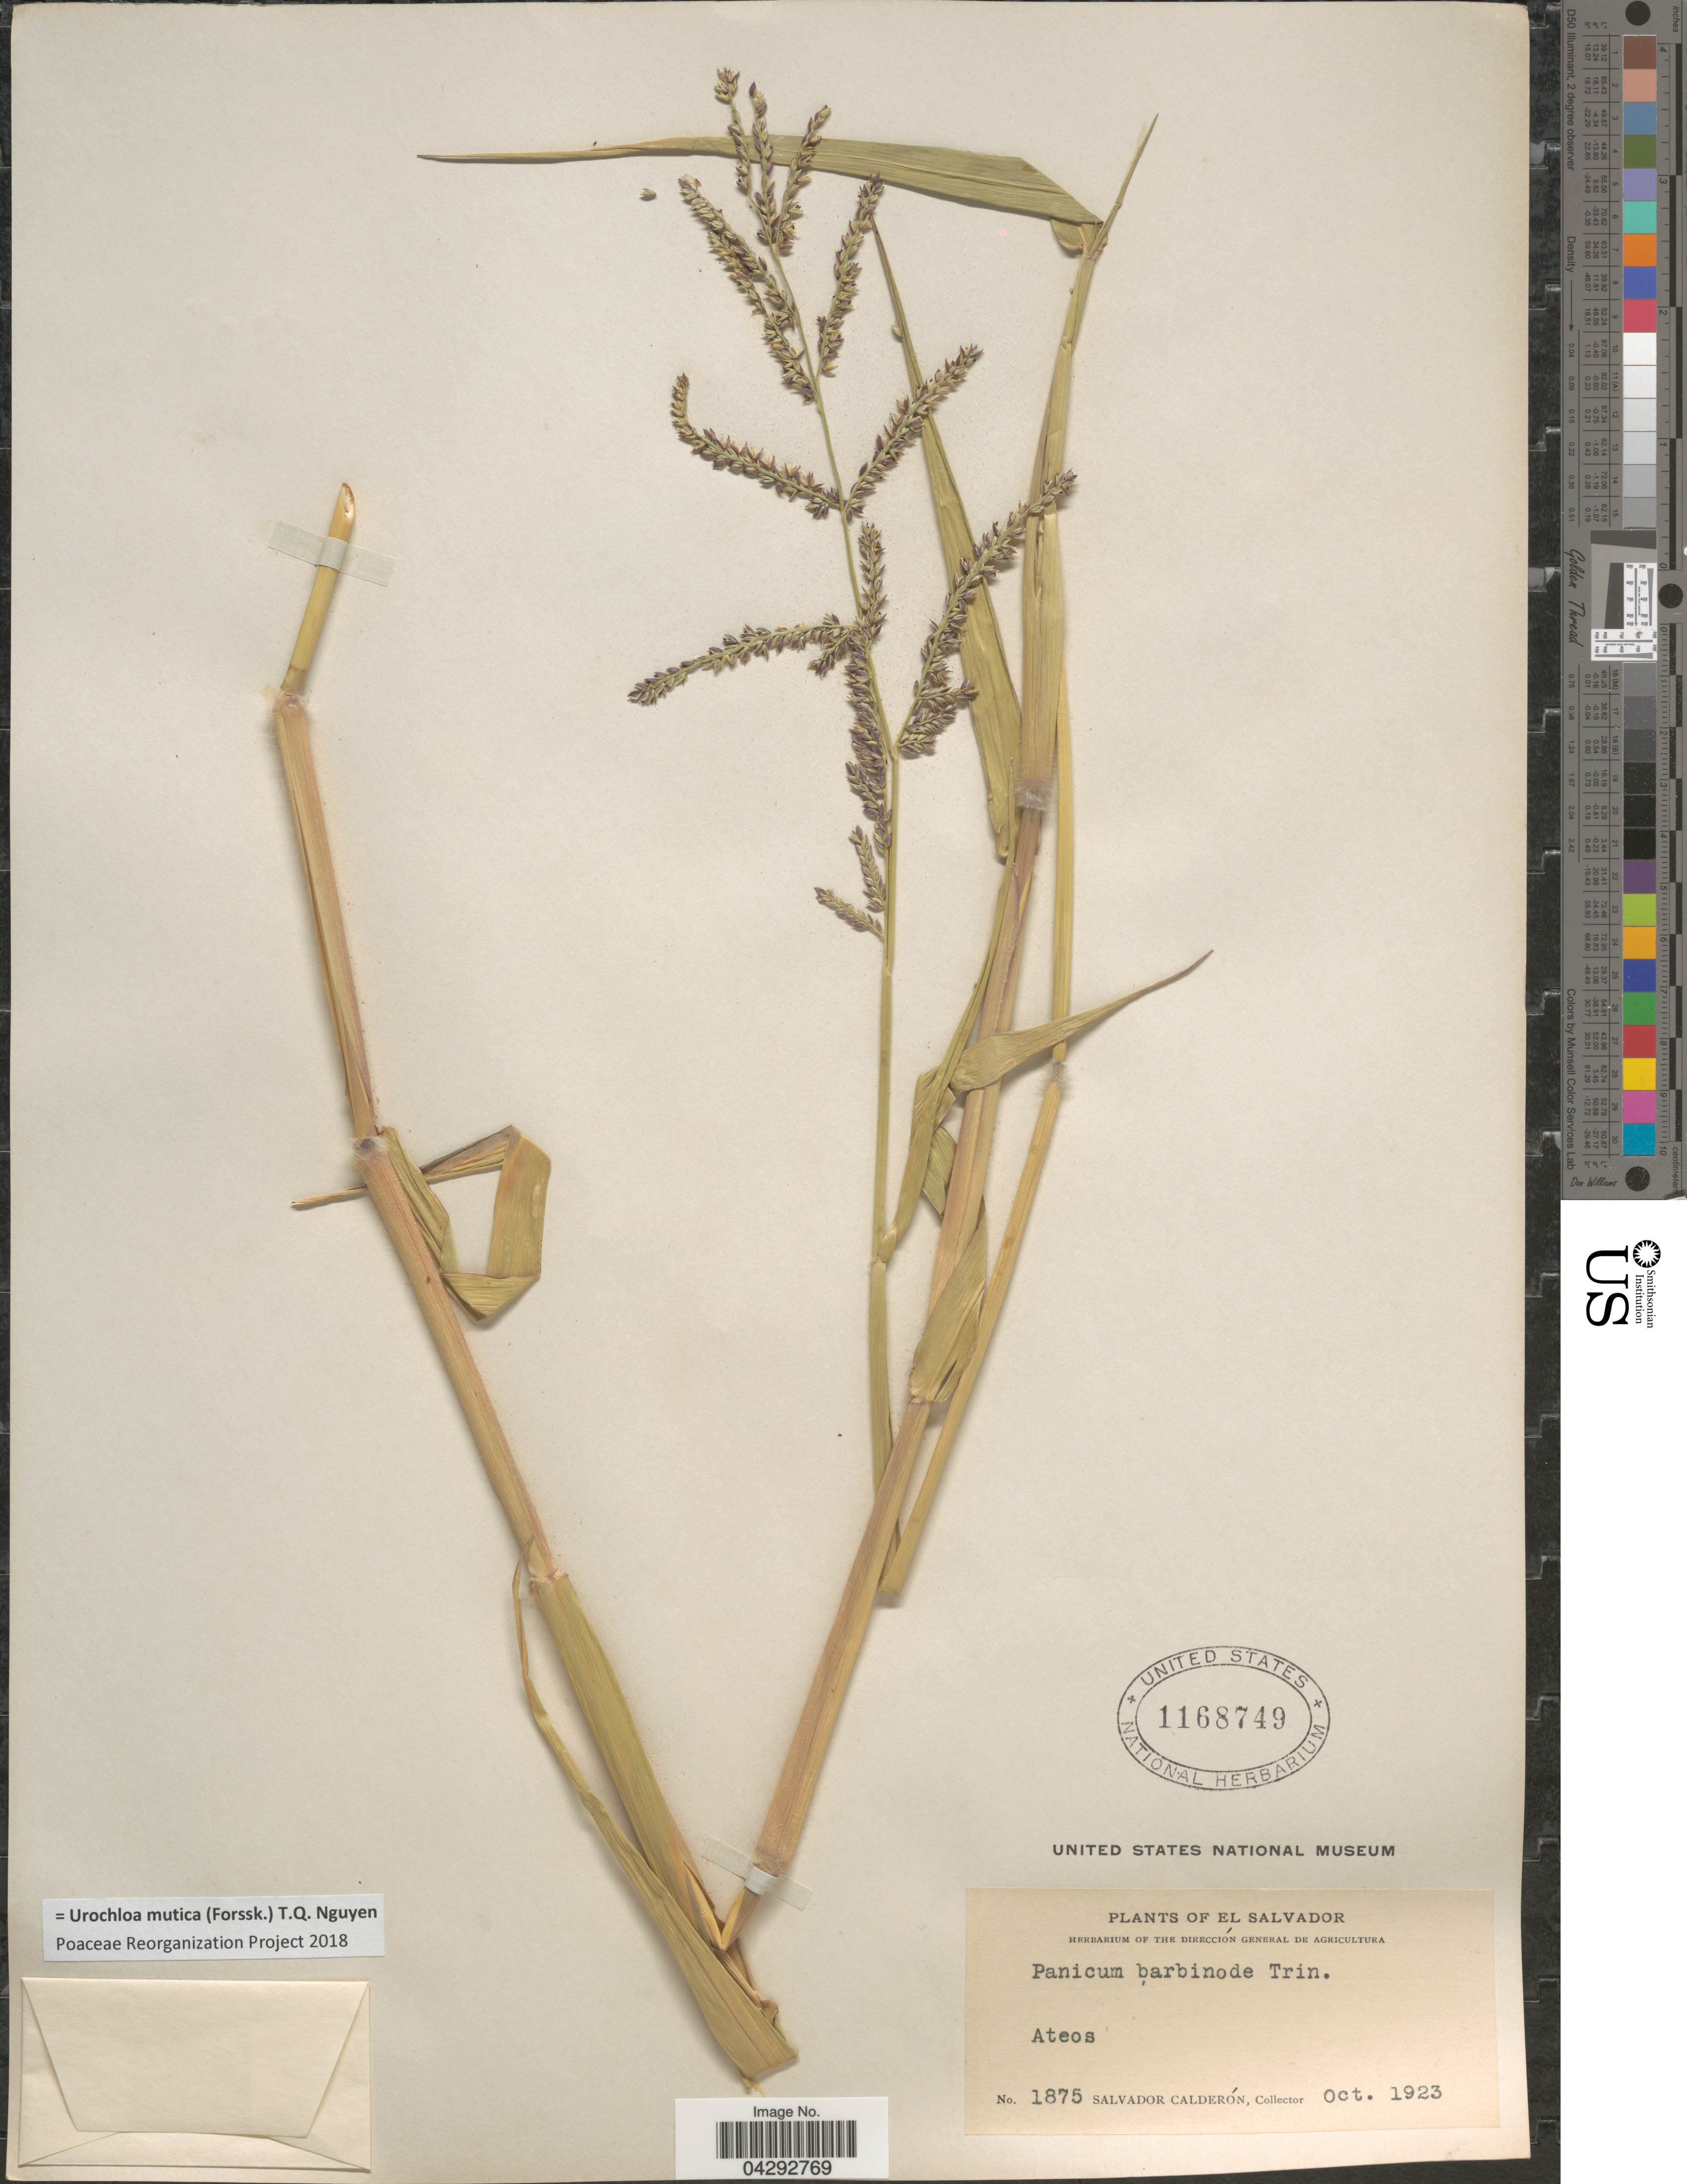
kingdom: Plantae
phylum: Tracheophyta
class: Liliopsida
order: Poales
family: Poaceae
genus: Urochloa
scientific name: Urochloa mutica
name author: (Forssk.) T.Q. Nguyen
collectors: S. Calderón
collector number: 1875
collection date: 1923-10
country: El Salvador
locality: Ateos.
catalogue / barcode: US 1168749